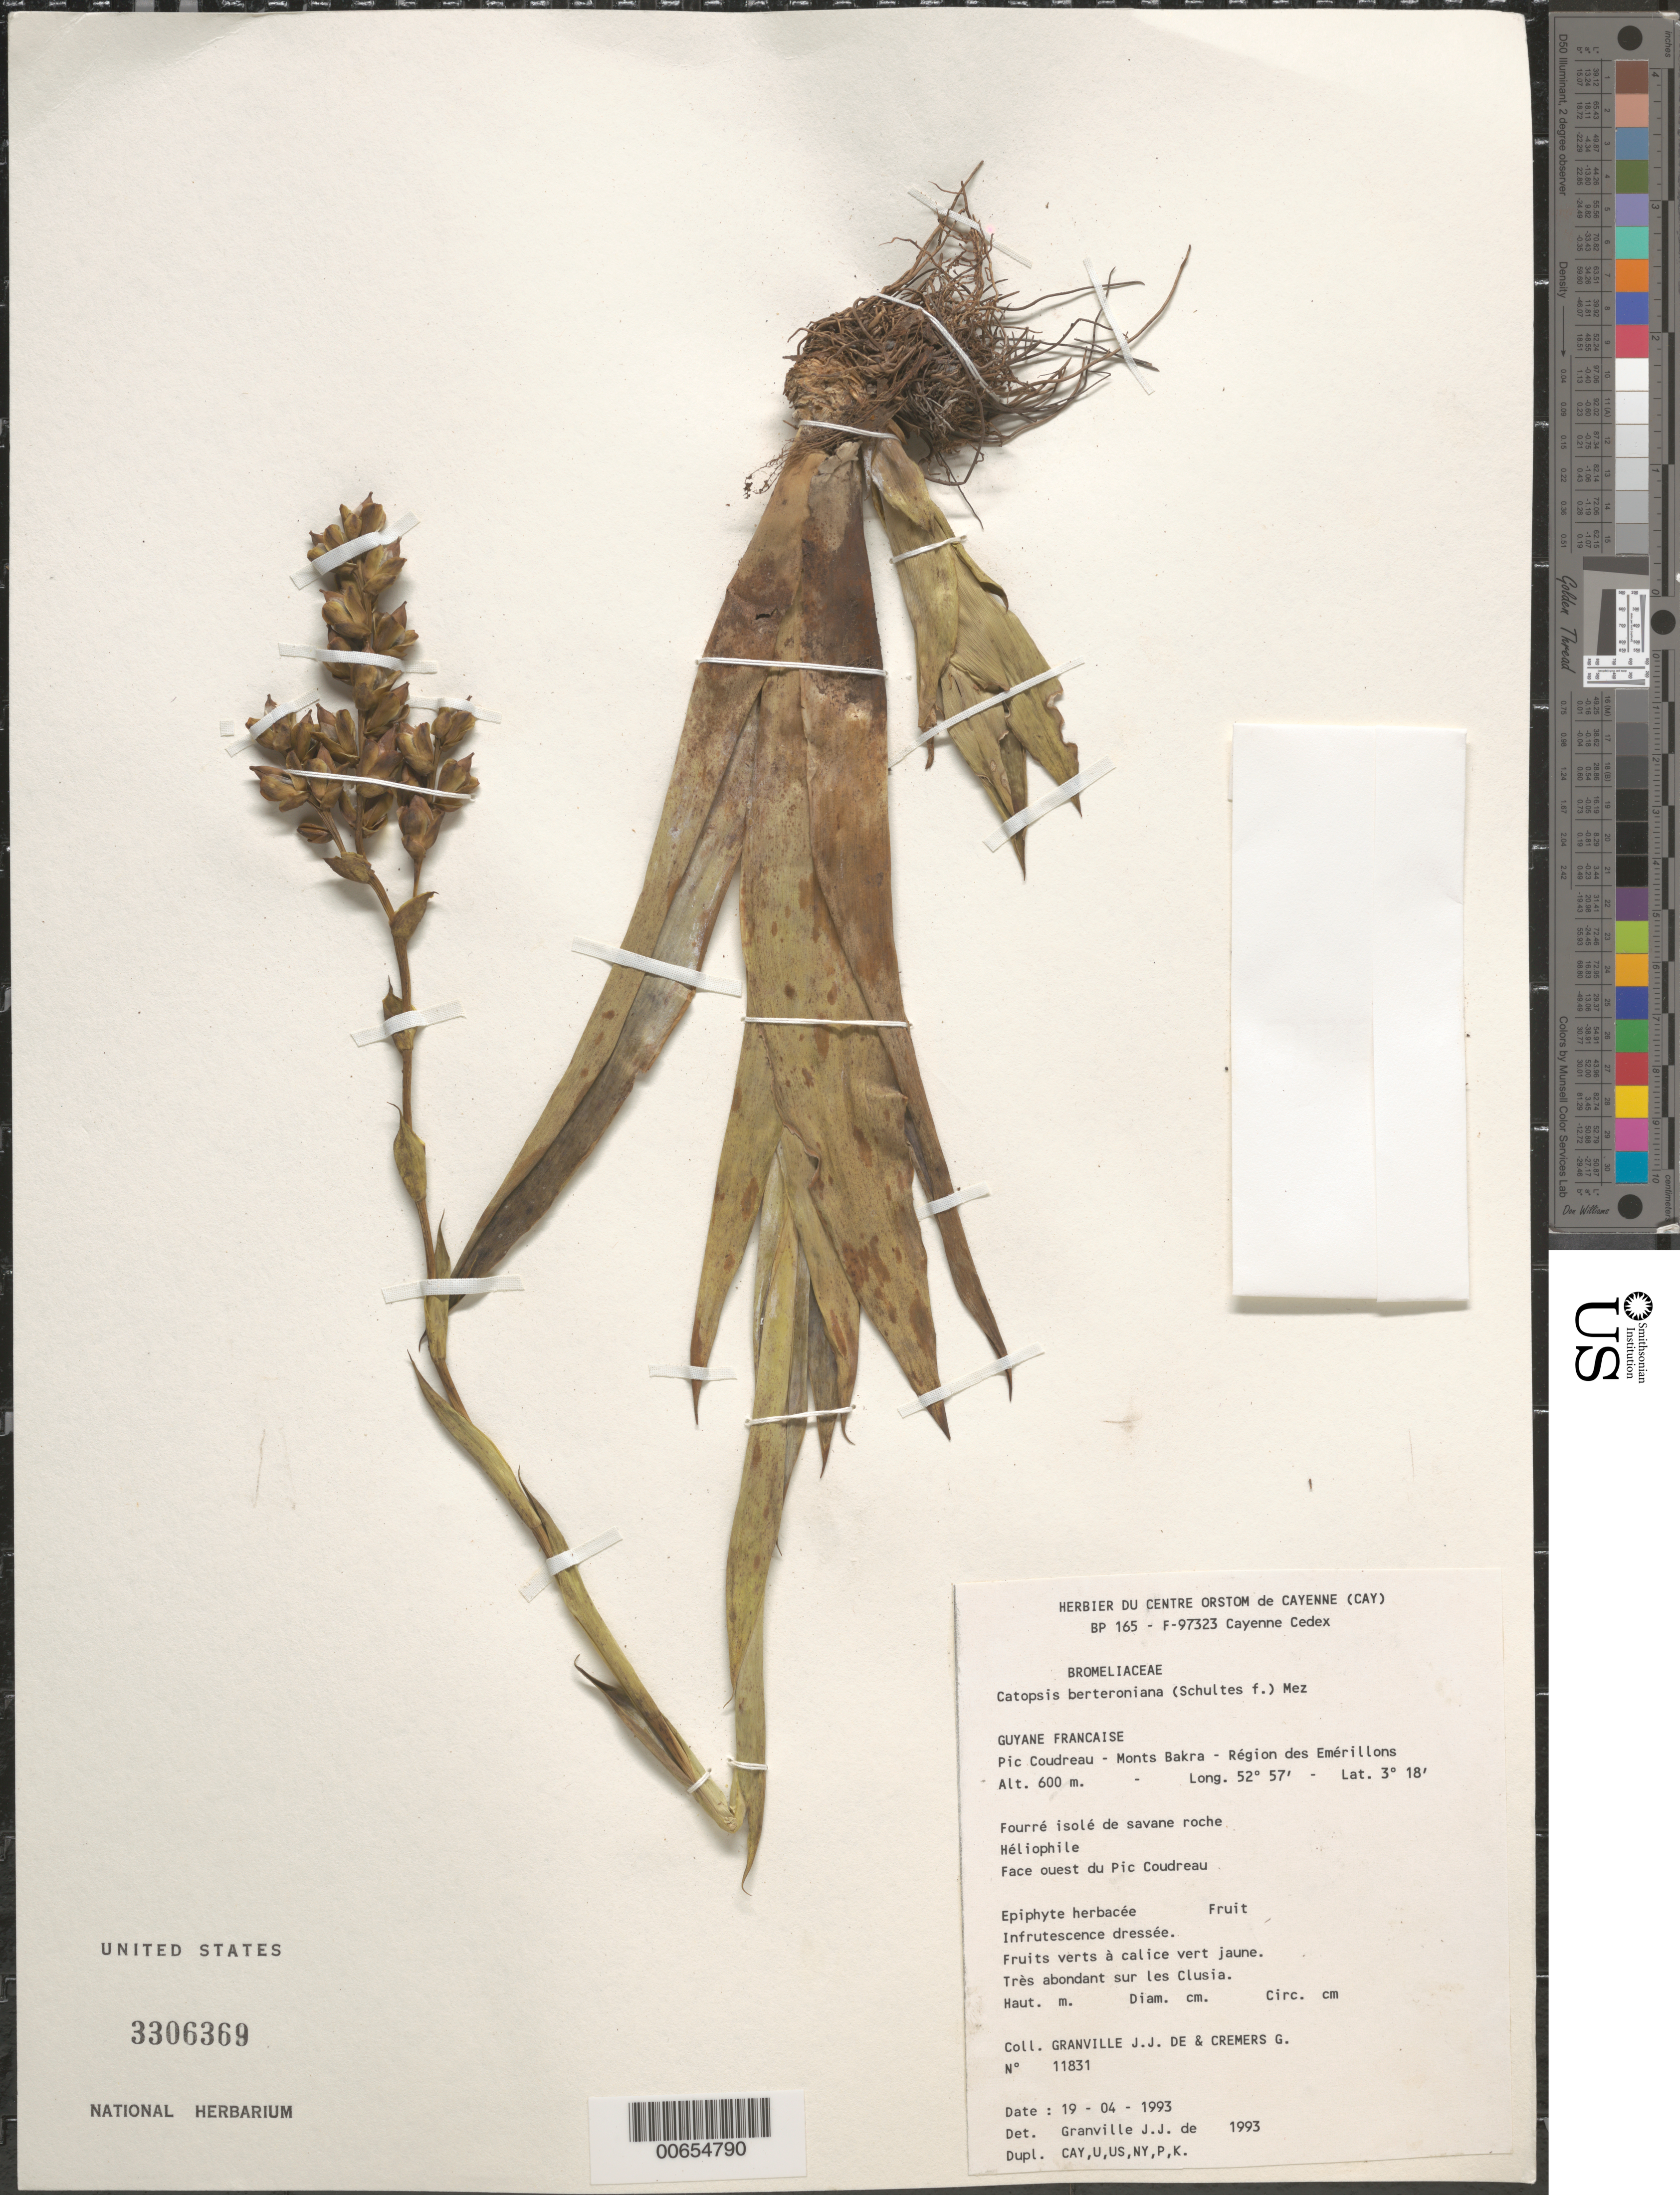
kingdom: Plantae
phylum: Tracheophyta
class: Liliopsida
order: Poales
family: Bromeliaceae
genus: Catopsis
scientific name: Catopsis berteroniana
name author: (Schult. & Schult. f.) Mez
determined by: Granville, J. J. de, (CAY), Institut de Recherche pour le Developpement (IRD) (FRENCH GUIANA)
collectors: J.-J. de Granville & G. Cremers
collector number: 11831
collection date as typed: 19-Apr-93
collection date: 1993-04-19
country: French Guiana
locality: Pic Coudreau, Monts Bakra, région des Emérillons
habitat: Fourré isolé de savane roche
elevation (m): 600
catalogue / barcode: US 3306369